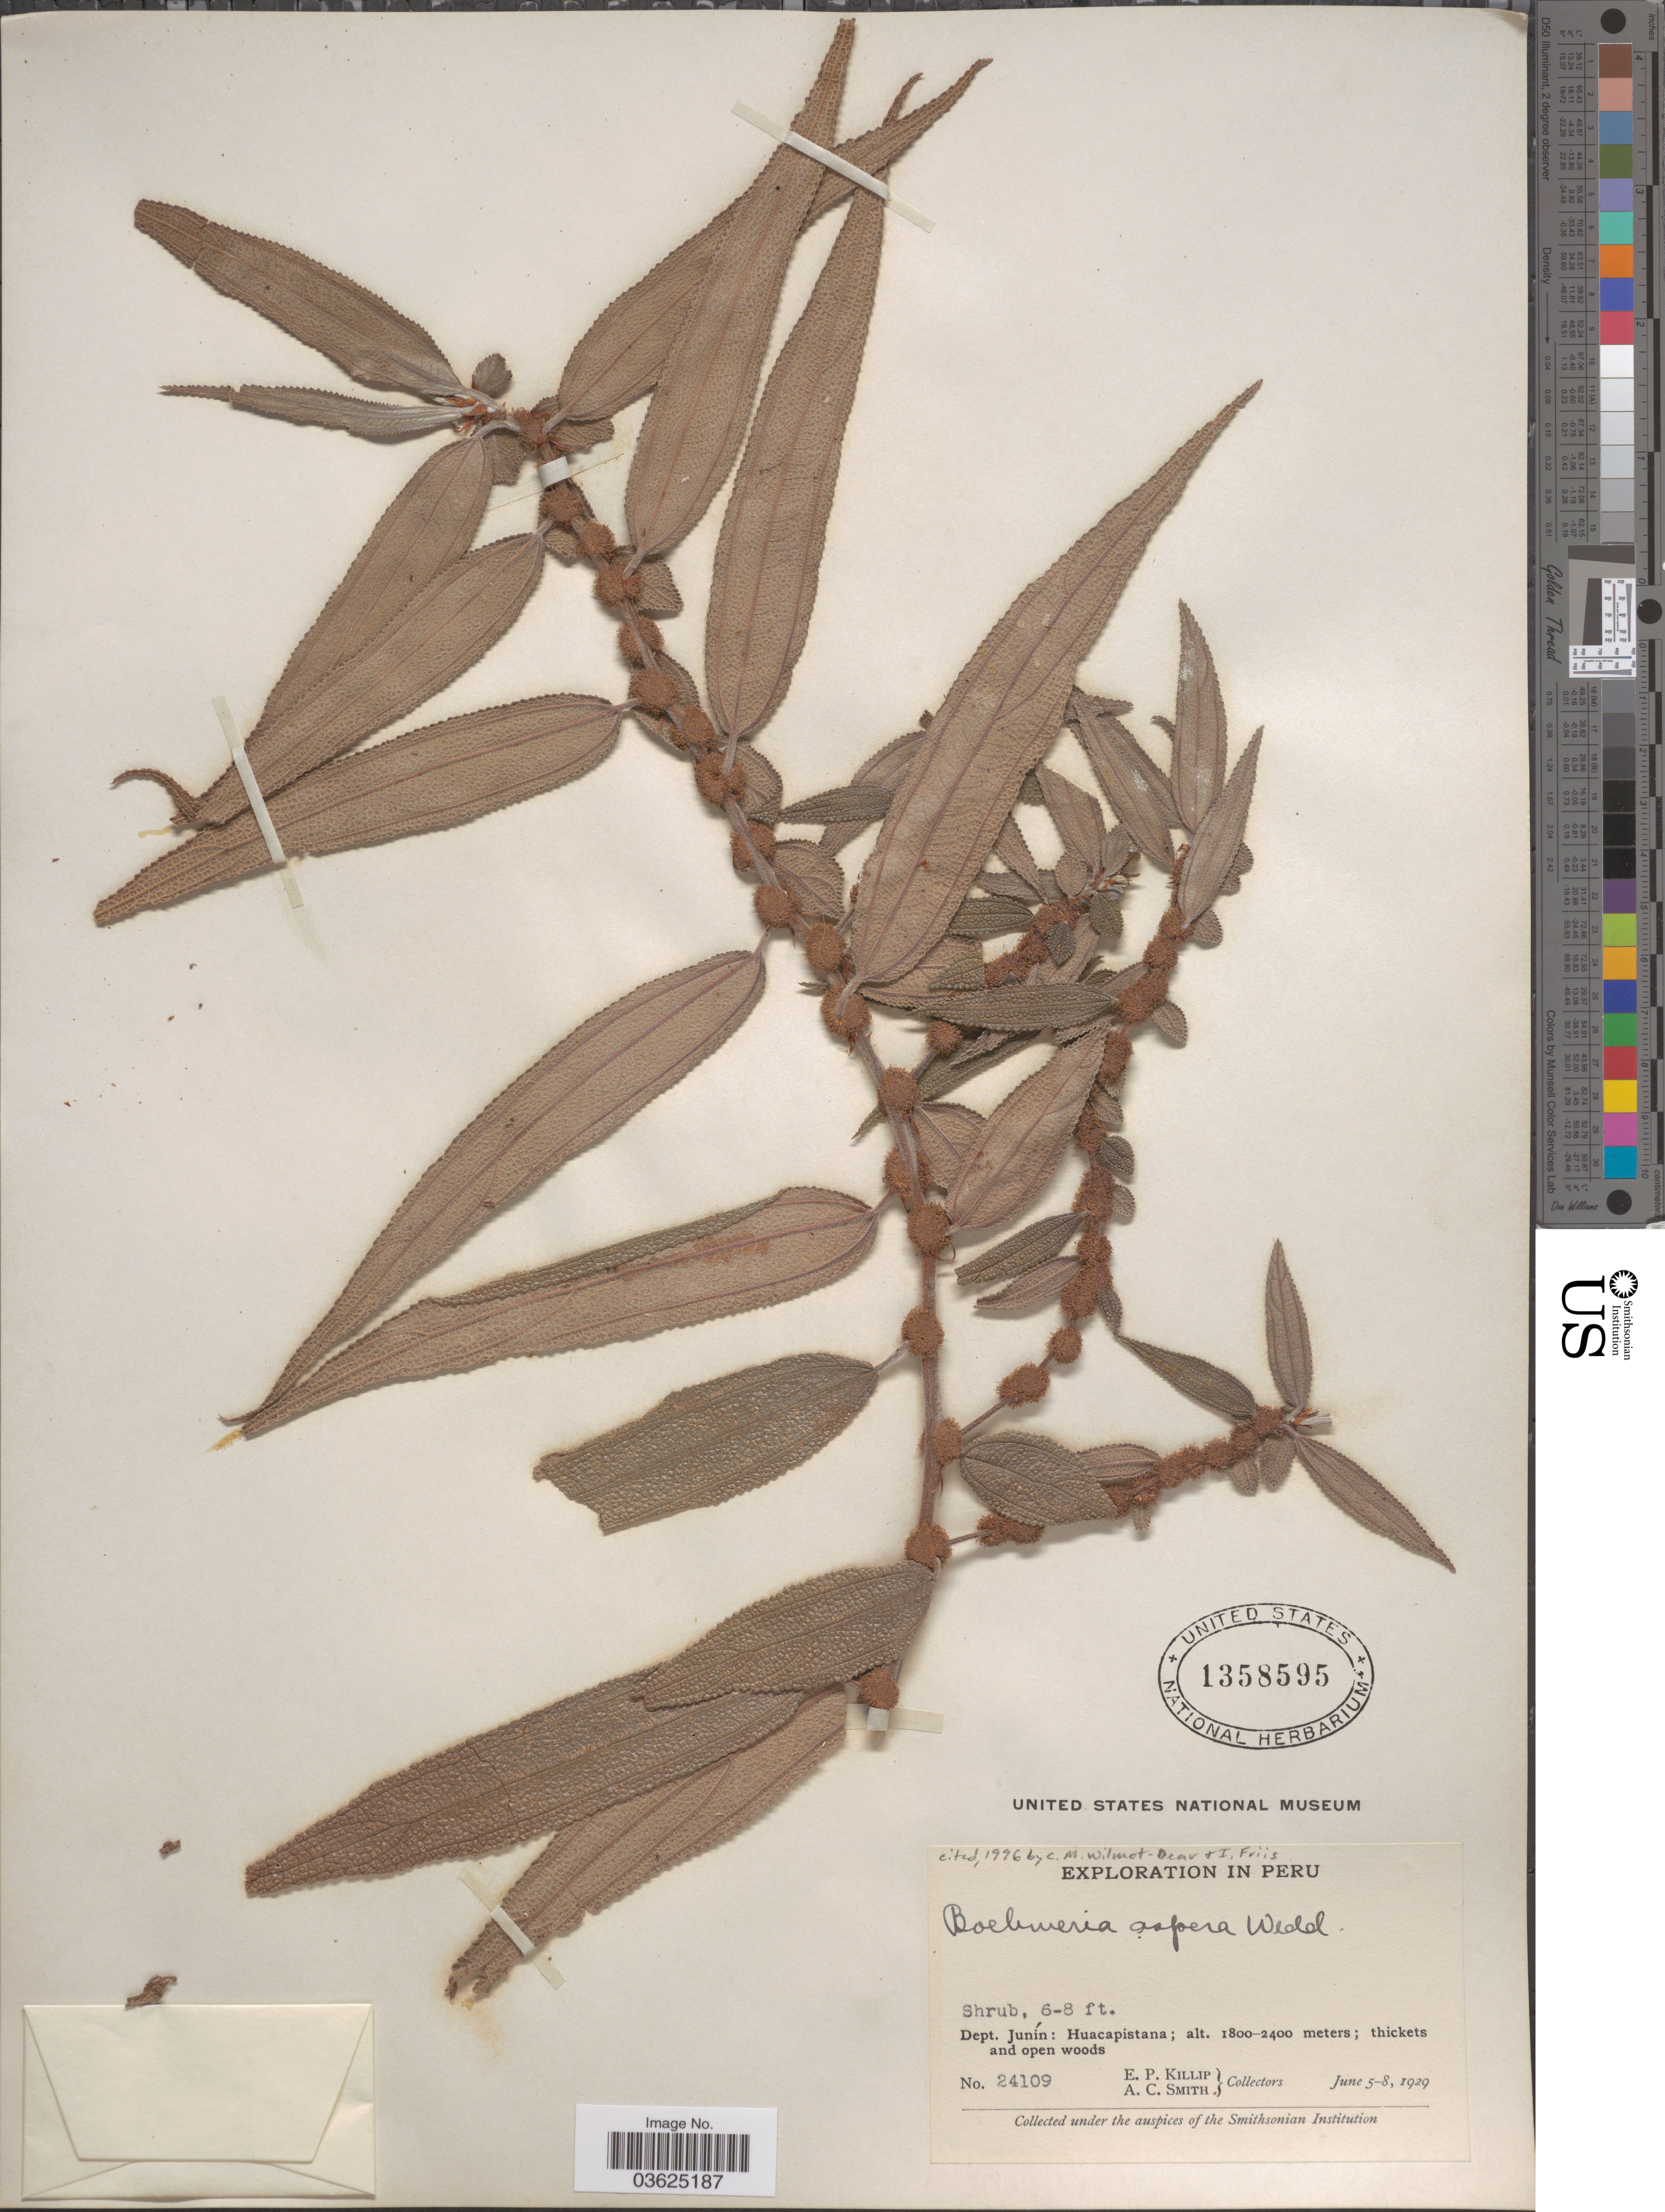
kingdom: Plantae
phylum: Tracheophyta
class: Magnoliopsida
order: Rosales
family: Urticaceae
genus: Boehmeria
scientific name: Boehmeria aspera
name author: Wedd.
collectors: E. P. Killip & A. C. Smith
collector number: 24109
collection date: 1929-06-05/1929-06-08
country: Peru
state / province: Junín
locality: Dept. Junín: Huacapistana.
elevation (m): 1800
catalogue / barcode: US 1358595